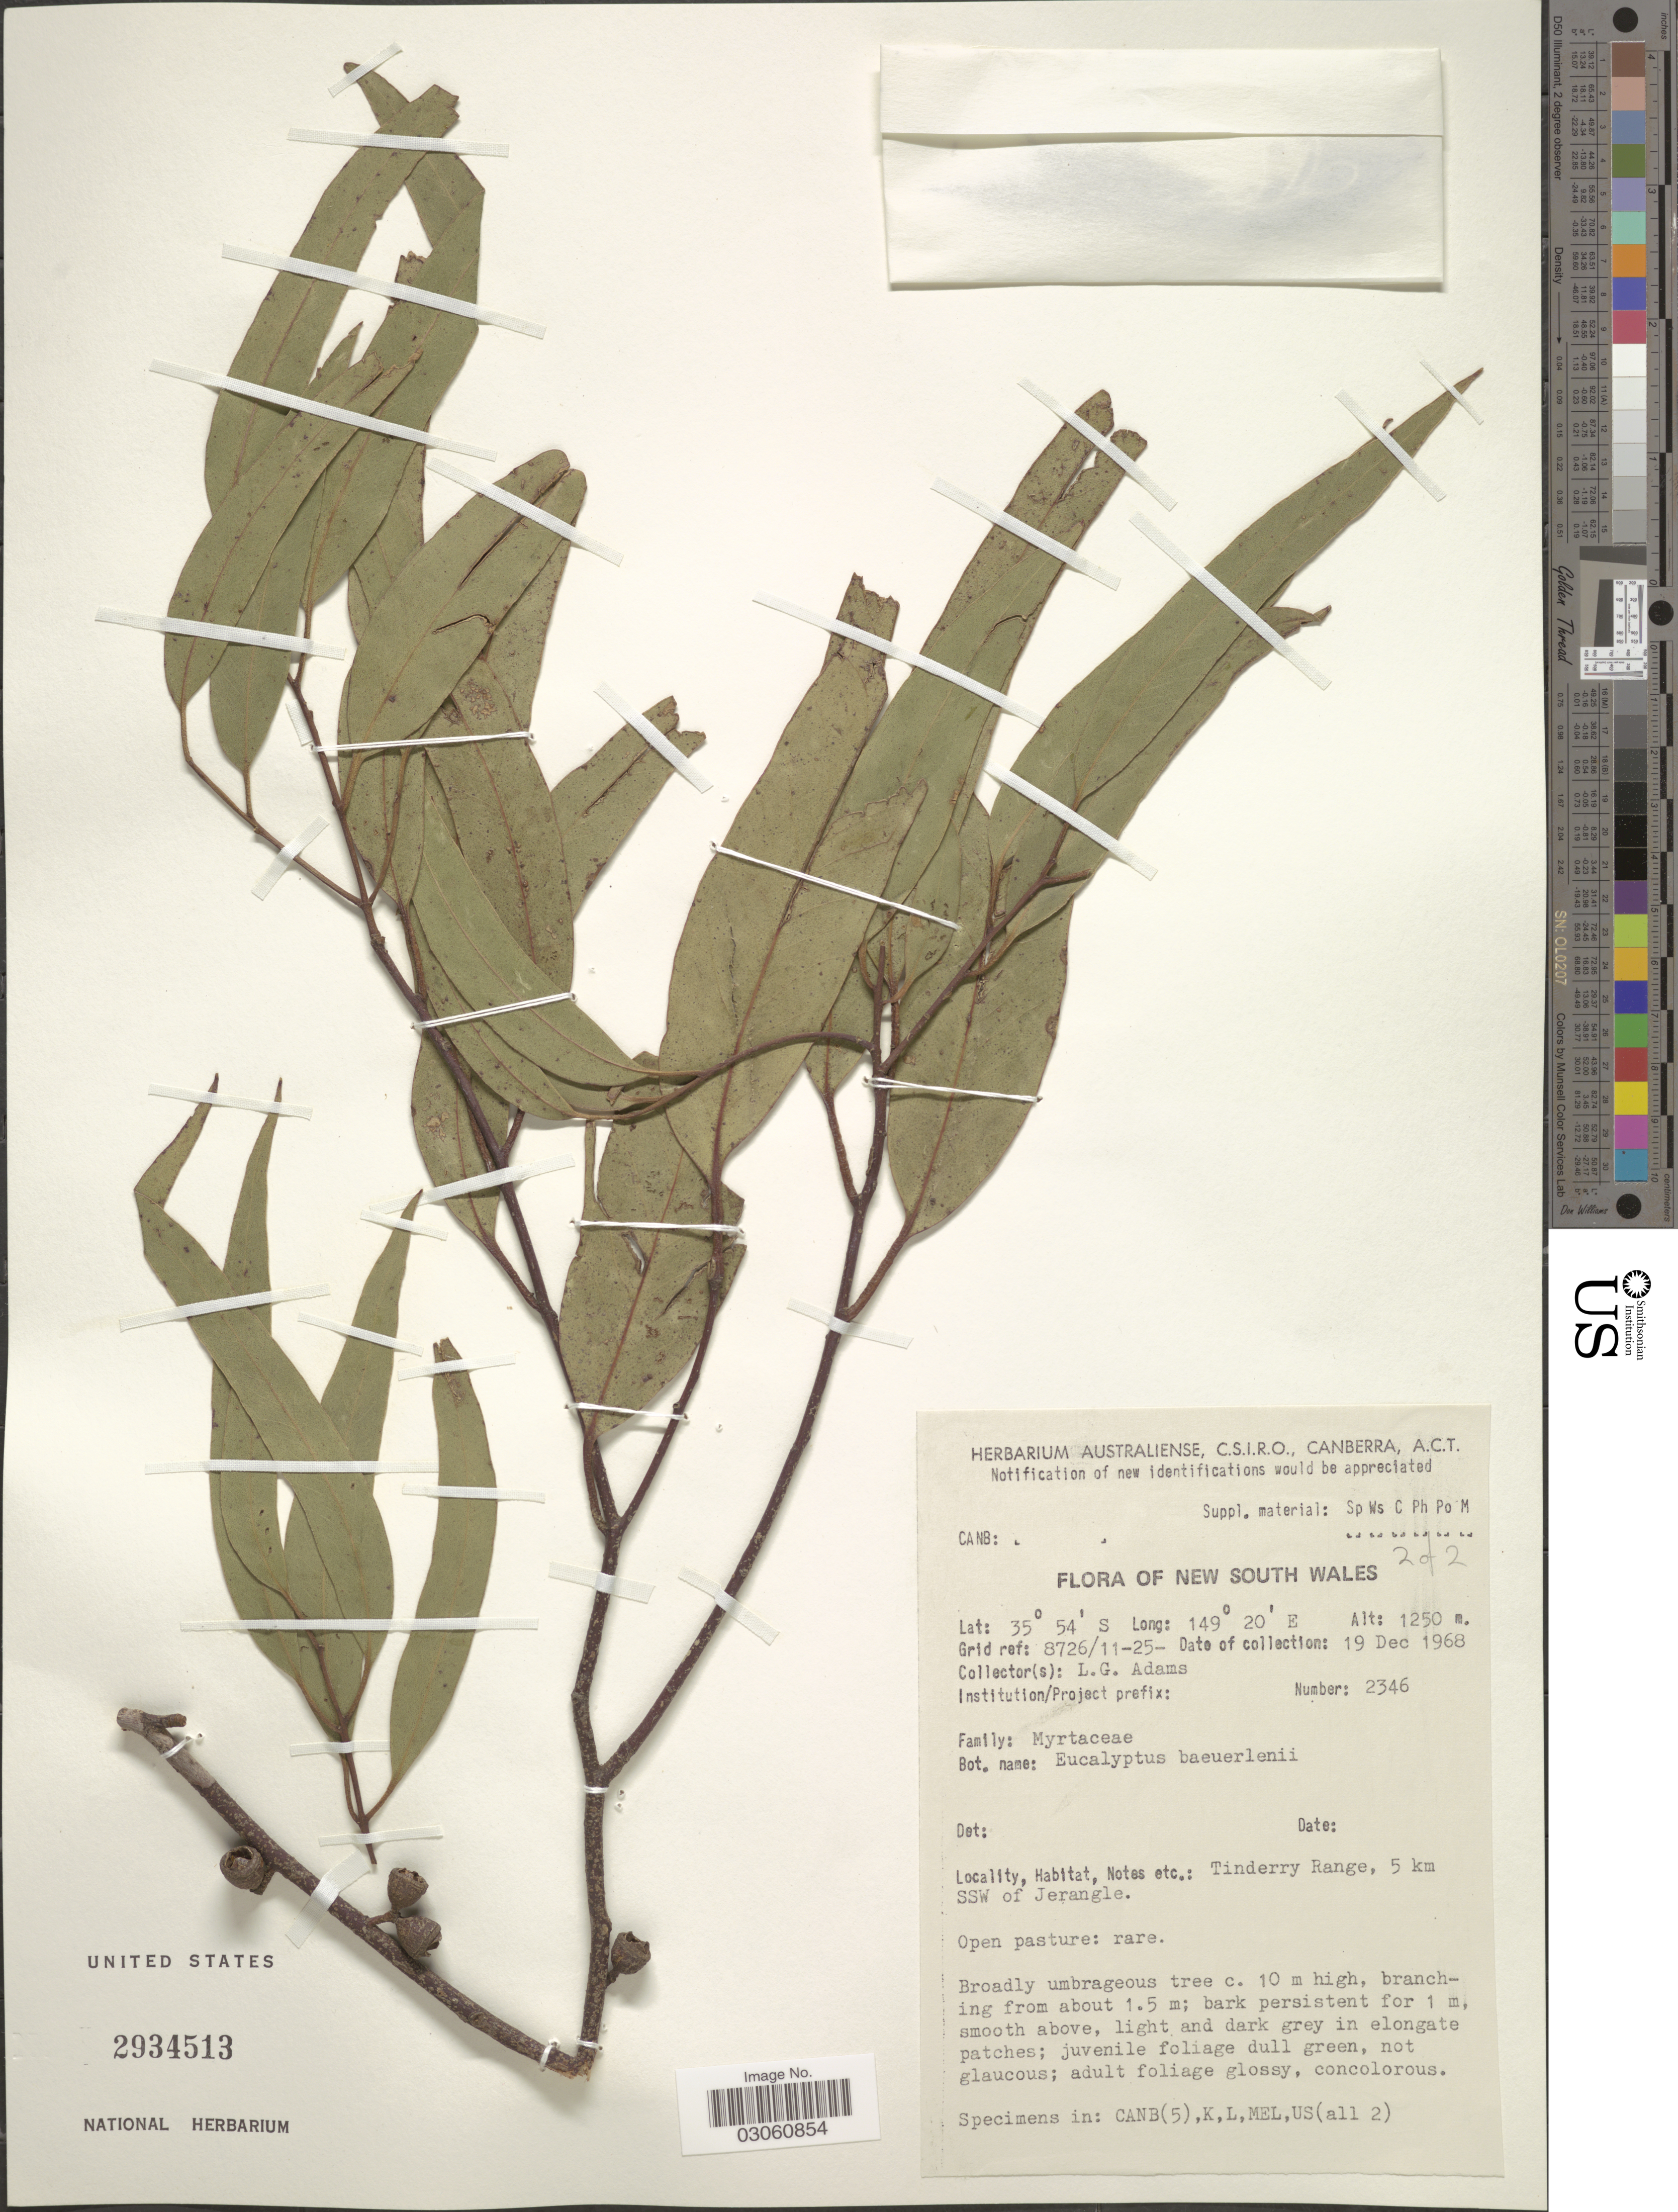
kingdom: Plantae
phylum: Tracheophyta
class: Magnoliopsida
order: Myrtales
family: Myrtaceae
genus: Eucalyptus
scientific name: Eucalyptus bauerlesii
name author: F. Muell.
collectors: L. G. Adams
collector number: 2346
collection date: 1968-12-19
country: Australia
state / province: New South Wales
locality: Tinderry Range, 5 km SSW of Jerangle, Grid ref: 8726/11-25-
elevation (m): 1250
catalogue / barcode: US 2934513